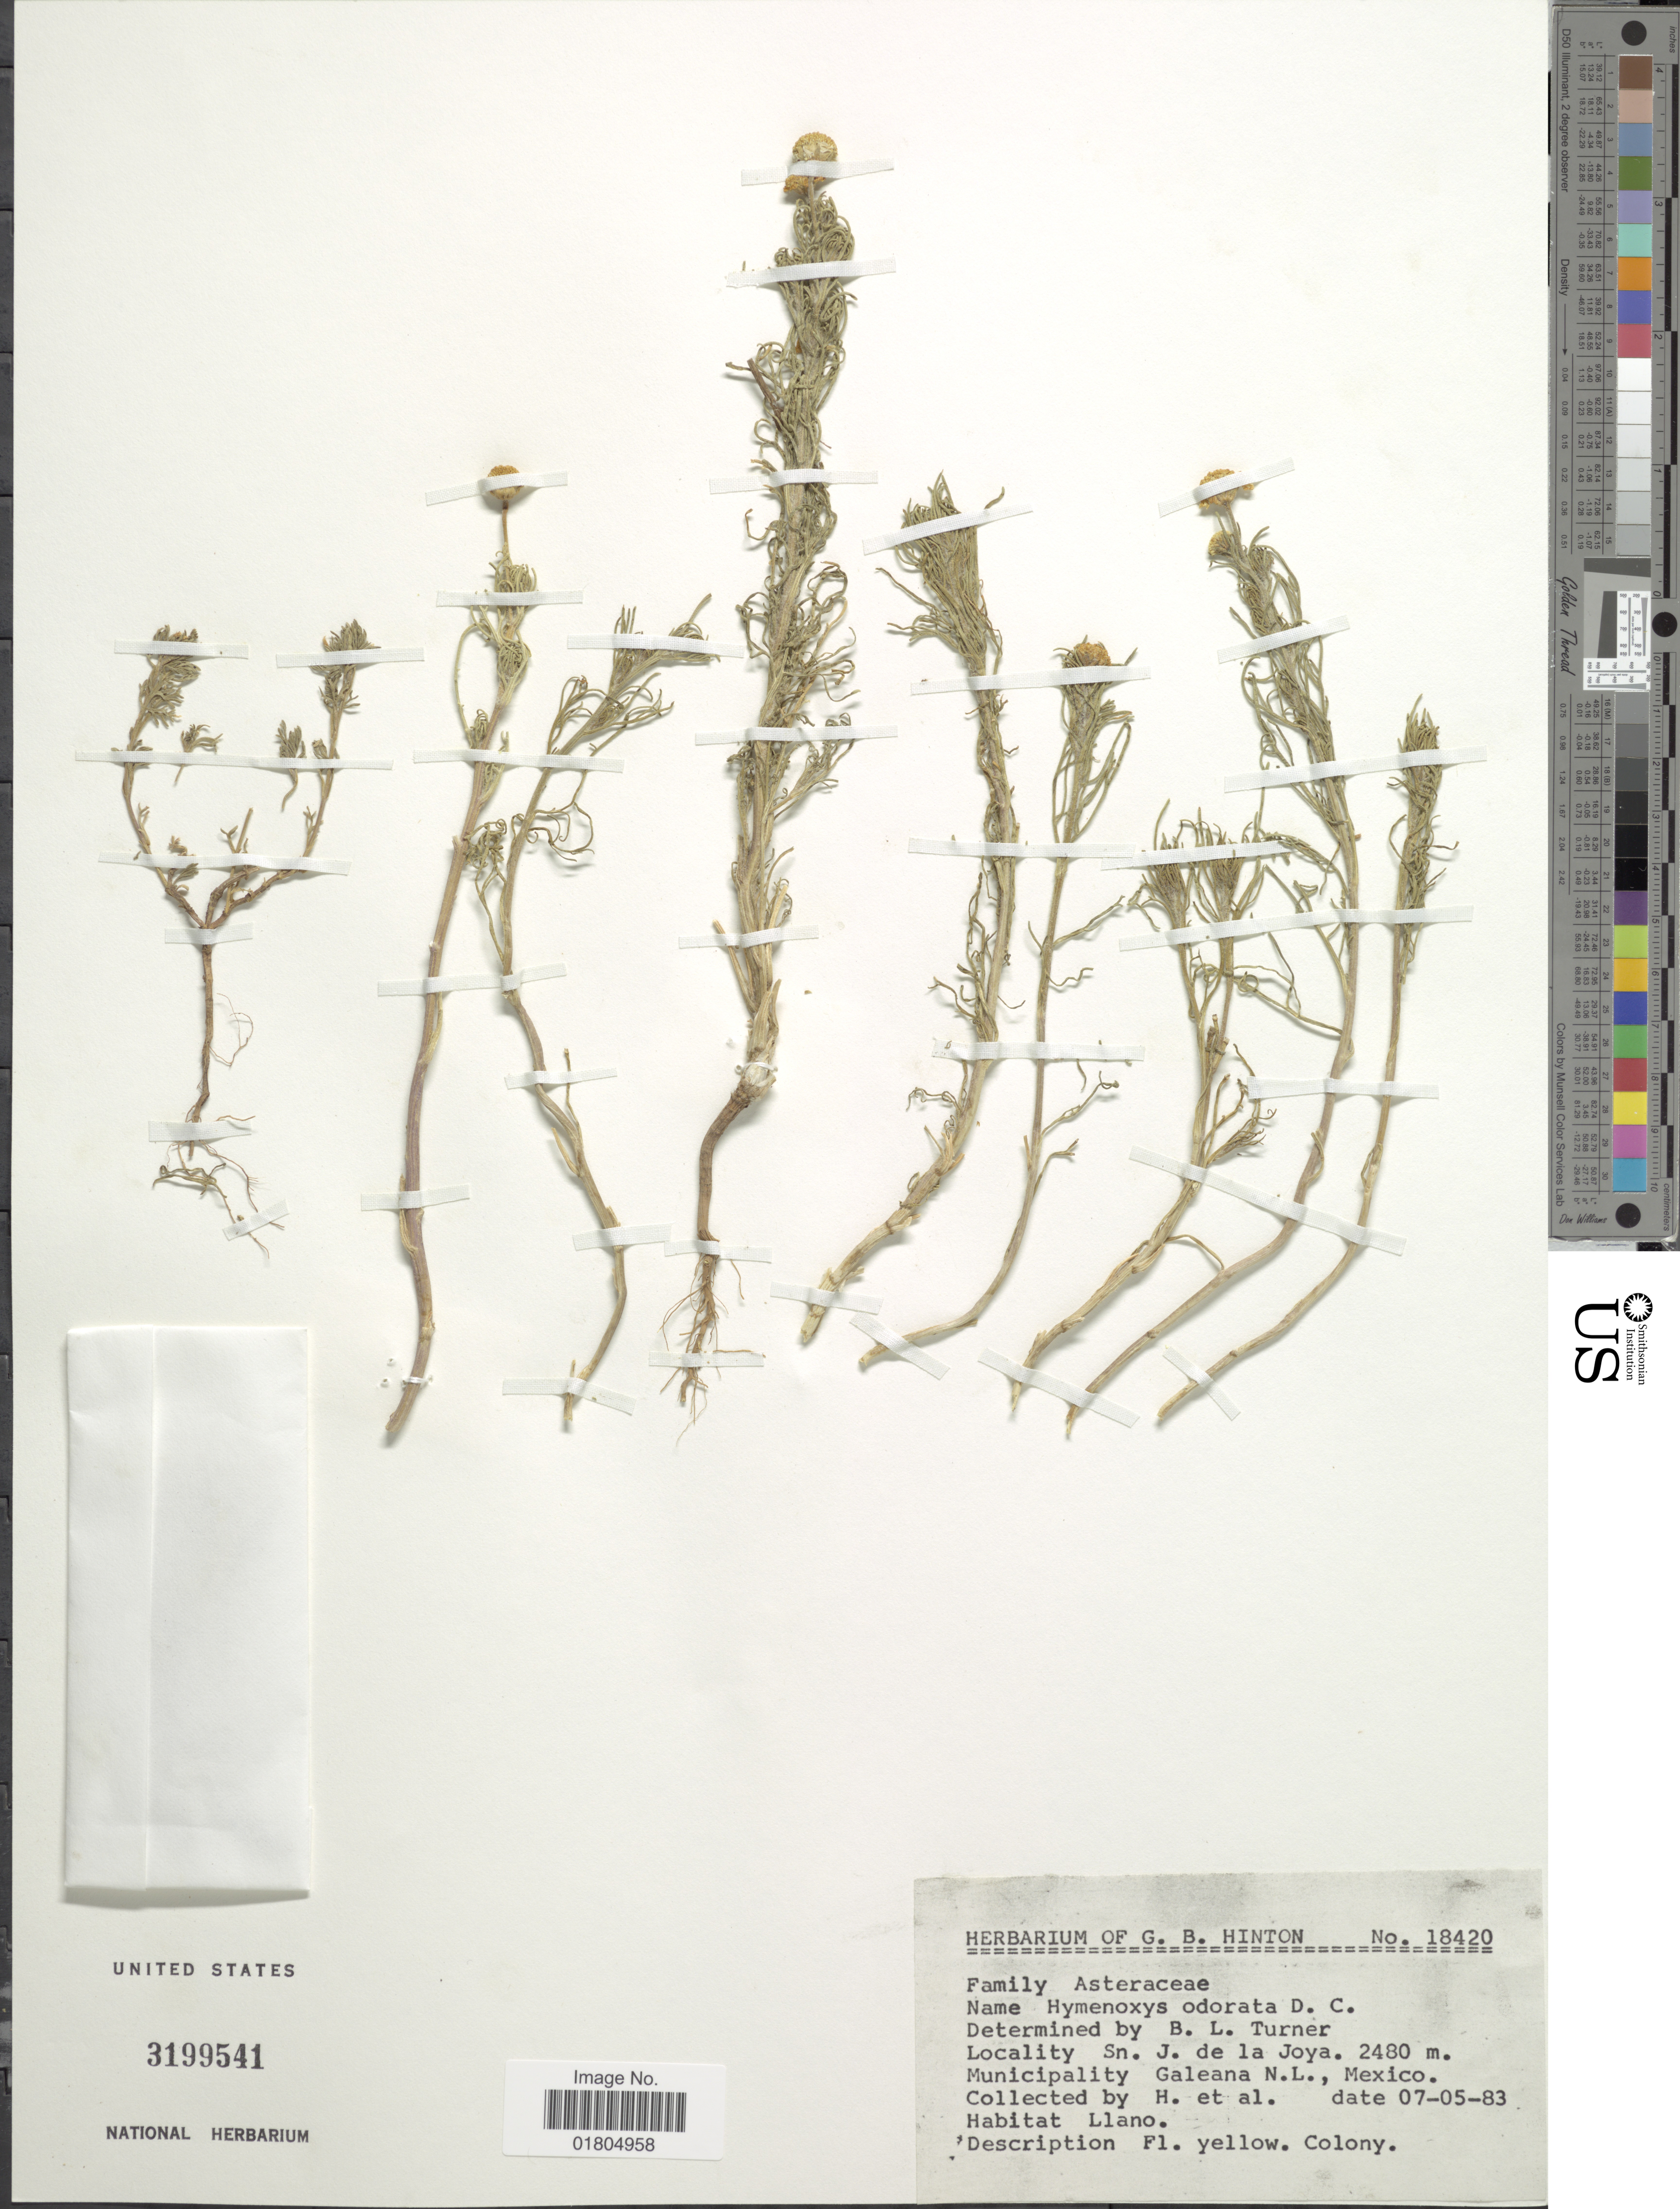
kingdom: Plantae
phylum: Tracheophyta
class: Magnoliopsida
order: Asterales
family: Asteraceae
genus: Hymenoxys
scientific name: Hymenoxys odorata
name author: DC.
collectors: G. B. Hinton & et al.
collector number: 18420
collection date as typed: Transcribed d/m/y: 7/5/83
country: Mexico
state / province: Nuevo León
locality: Sn. J. de la Joya, Municiplaity Galeana N. L. Mexico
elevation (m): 2480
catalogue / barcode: US 3199541